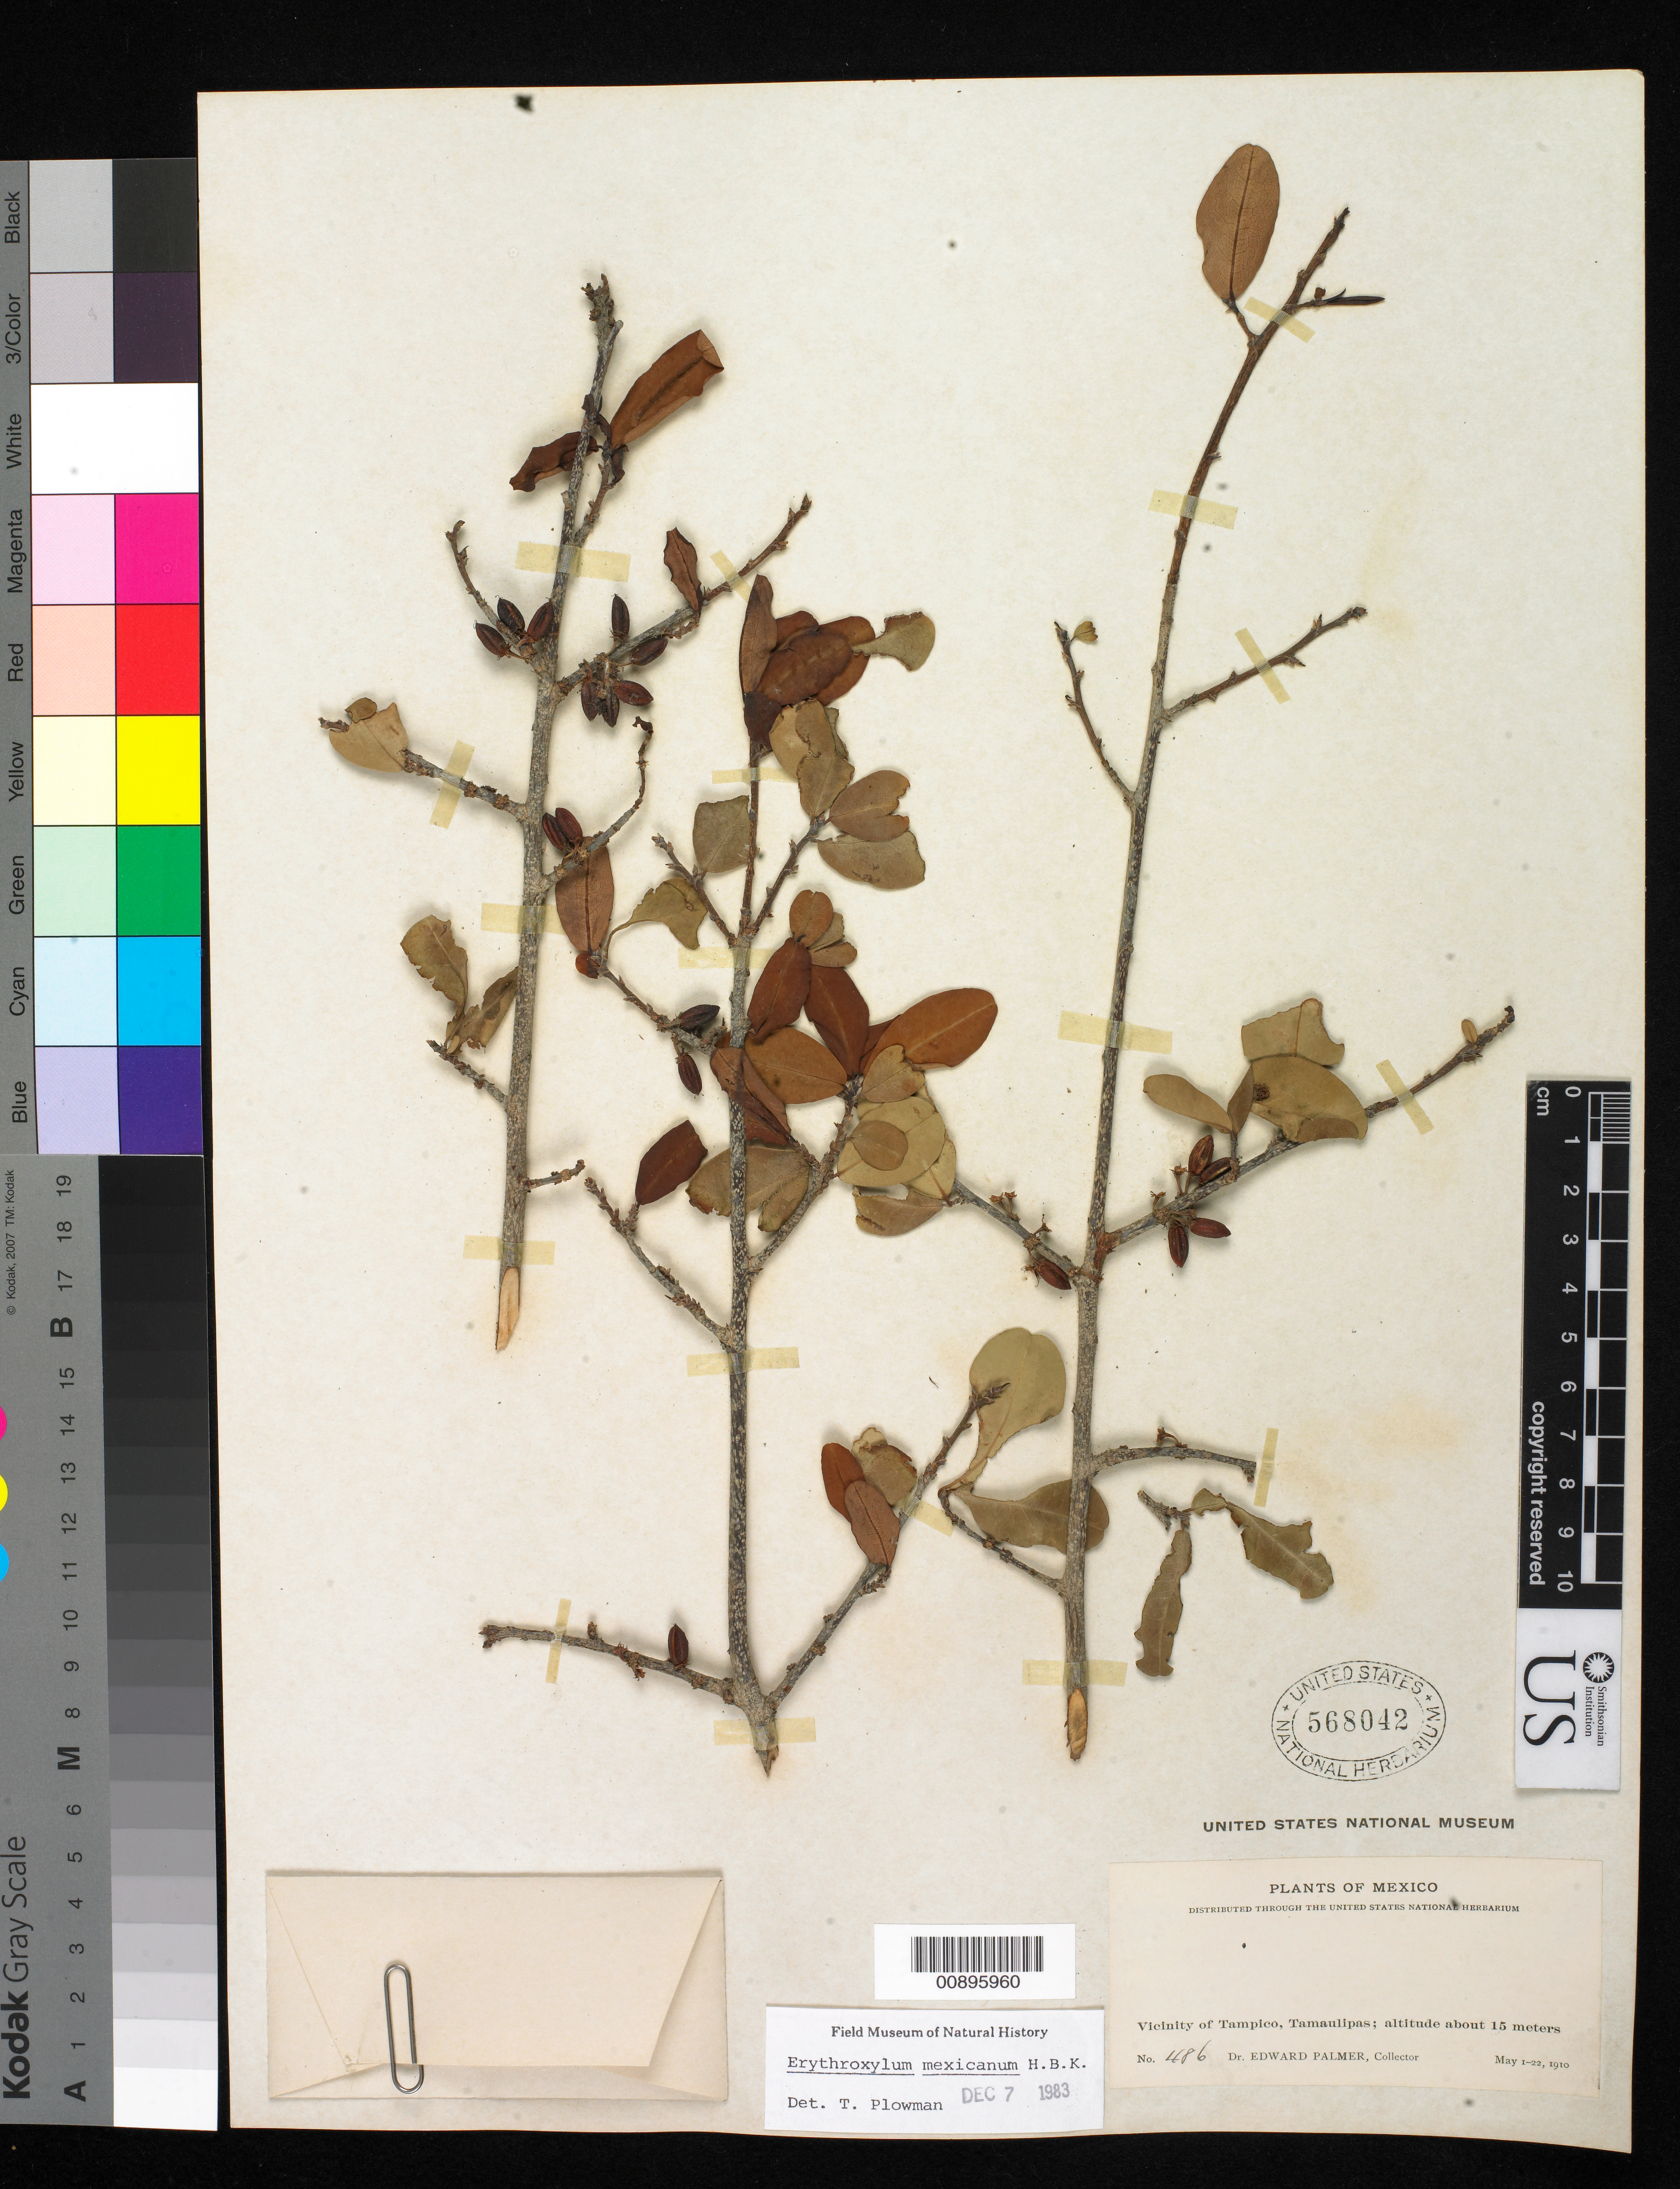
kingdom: Plantae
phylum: Tracheophyta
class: Magnoliopsida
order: Malpighiales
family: Erythroxylaceae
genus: Erythroxylum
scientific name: Erythroxylum mexicanum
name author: Kunth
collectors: E. Palmer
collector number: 486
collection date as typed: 01 May 1910 to 22 May 1910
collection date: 1910-05-01/1910-05-22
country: Mexico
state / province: Tamaulipas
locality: Vicinity of Tampico, Tamaulipas.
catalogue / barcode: US 568042